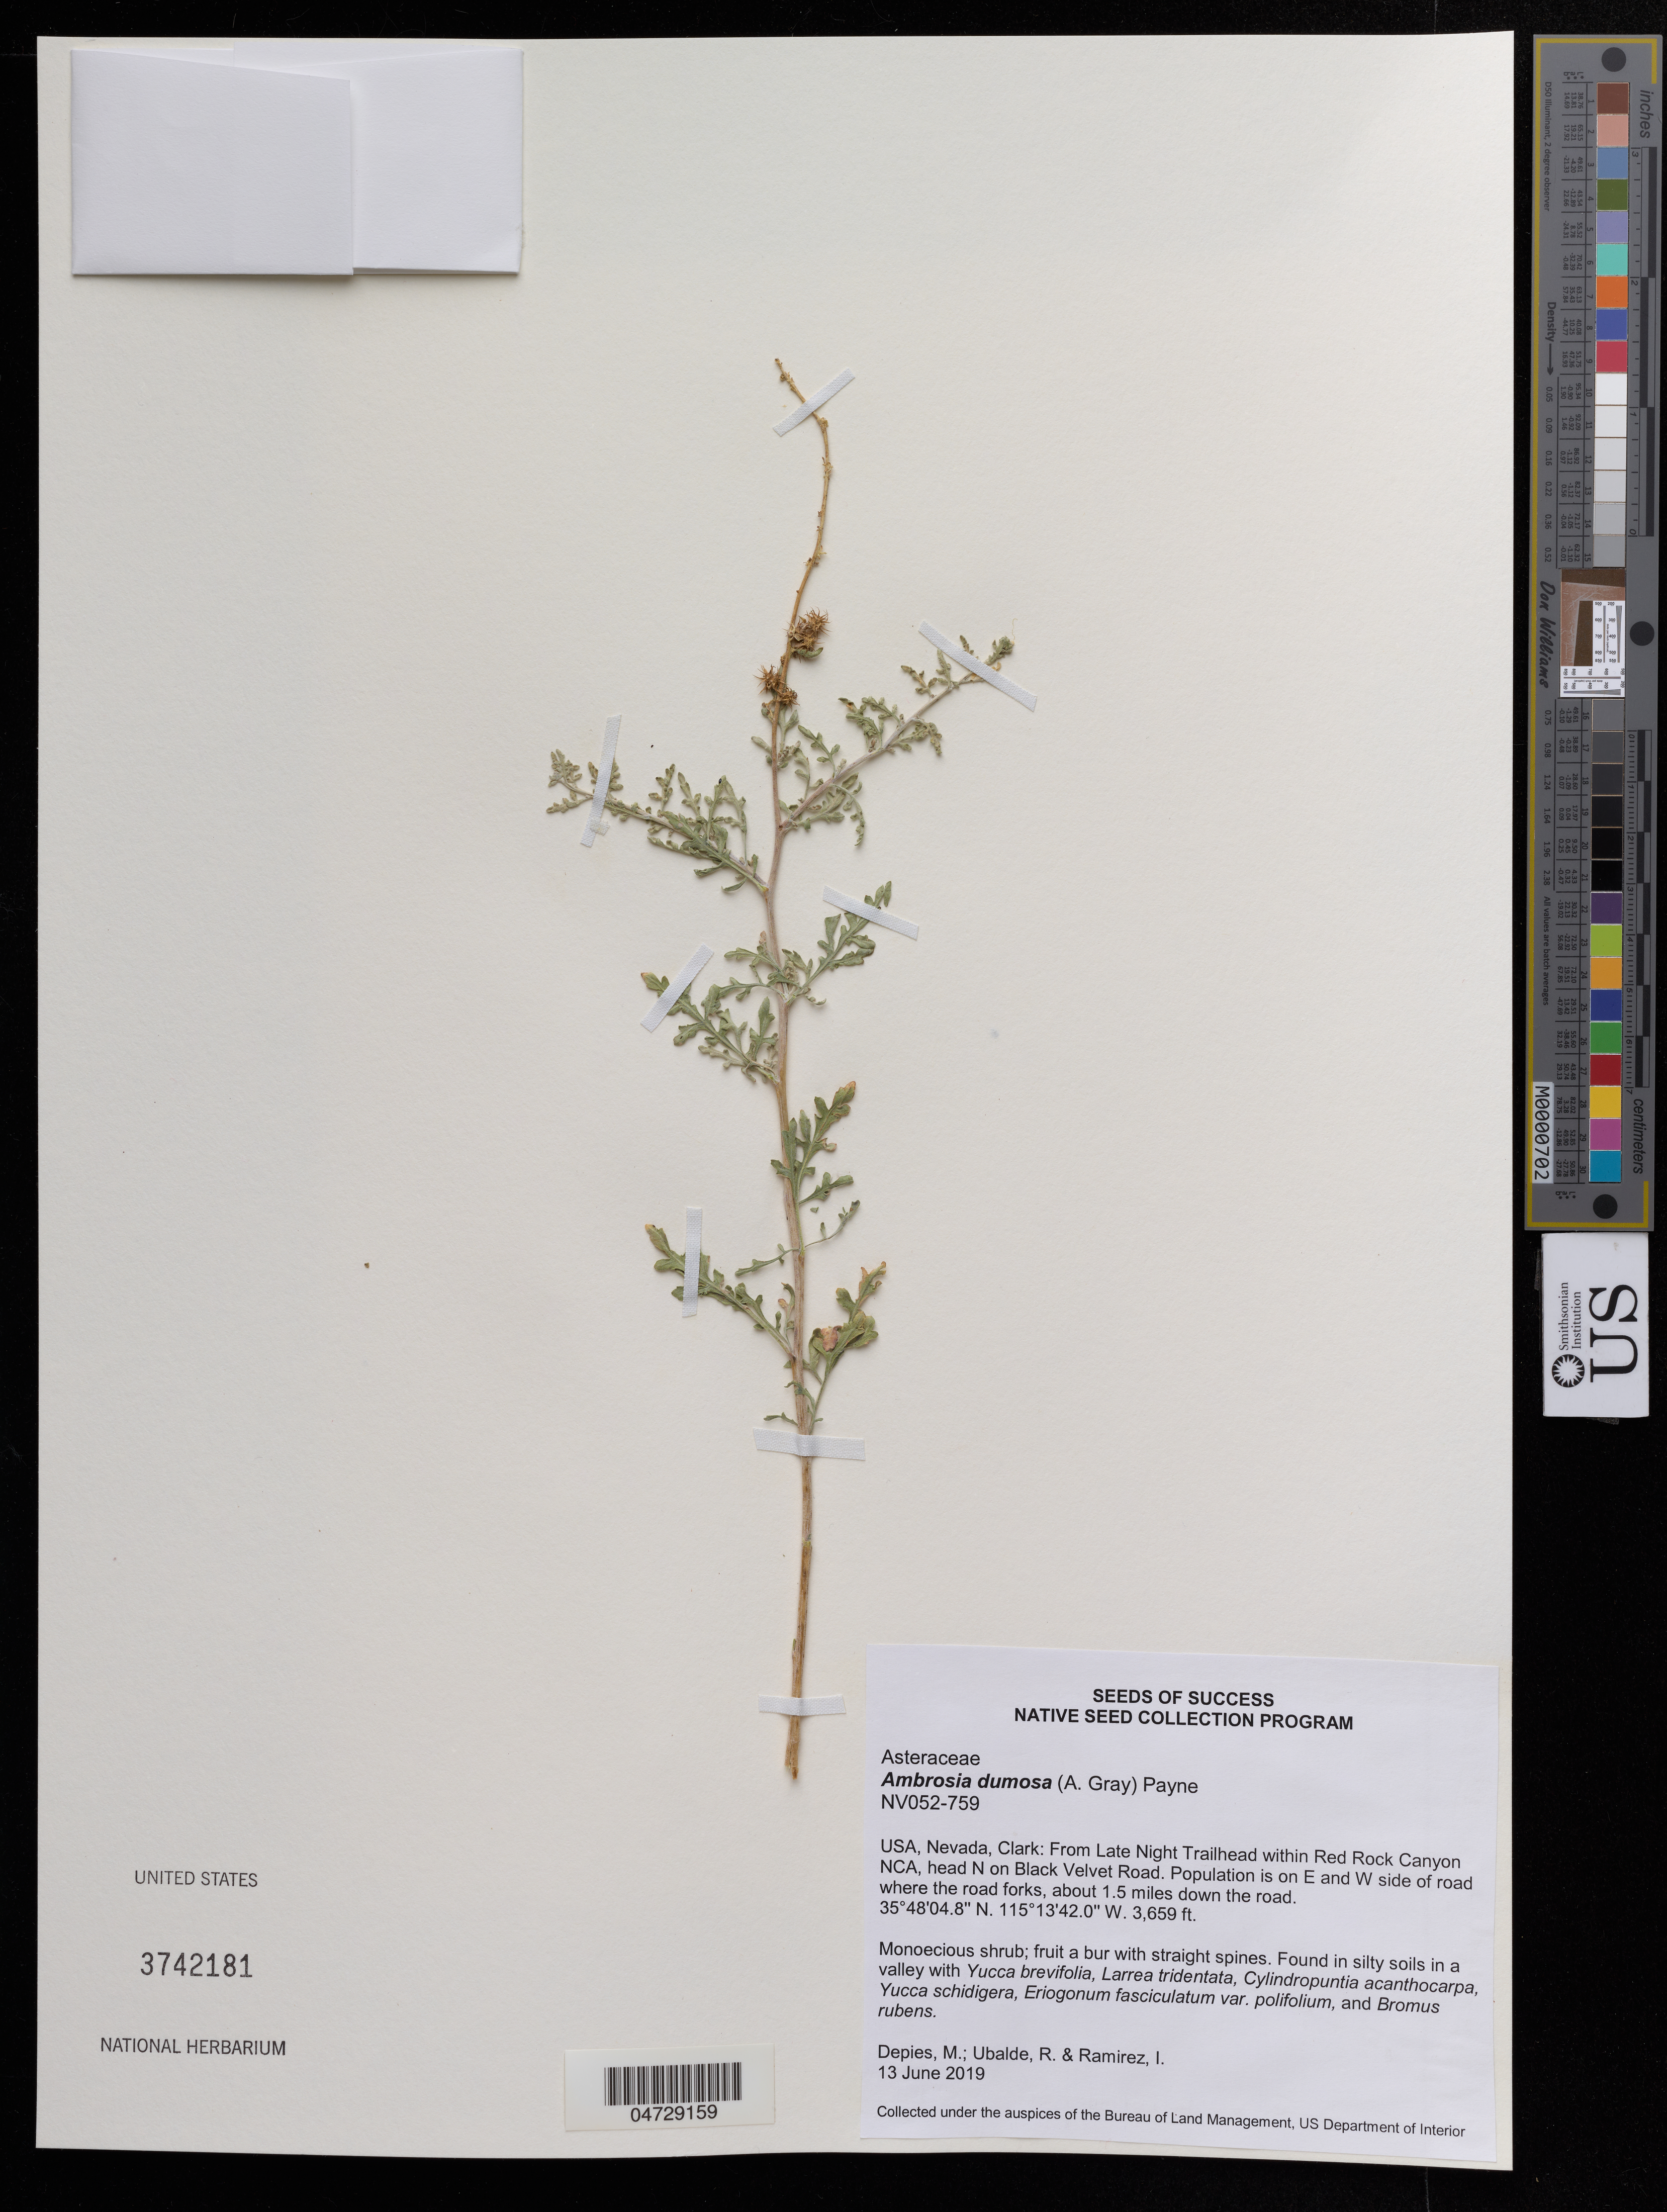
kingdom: Plantae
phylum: Tracheophyta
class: Magnoliopsida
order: Asterales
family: Asteraceae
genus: Ambrosia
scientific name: Ambrosia dumosa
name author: (A. Gray) W.W.Payne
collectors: M. Depies, R. Ubalde & I. Ramírez M.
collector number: NV052-759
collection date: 2019-06-13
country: United States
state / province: Nevada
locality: Clark: From Late Night Trailhead within Red Rock Canyon NCA, head N on Black Velvet Road. on E and W side of road where the road forks, about 1.5 miles down the road.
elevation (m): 1115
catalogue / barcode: US 3742181